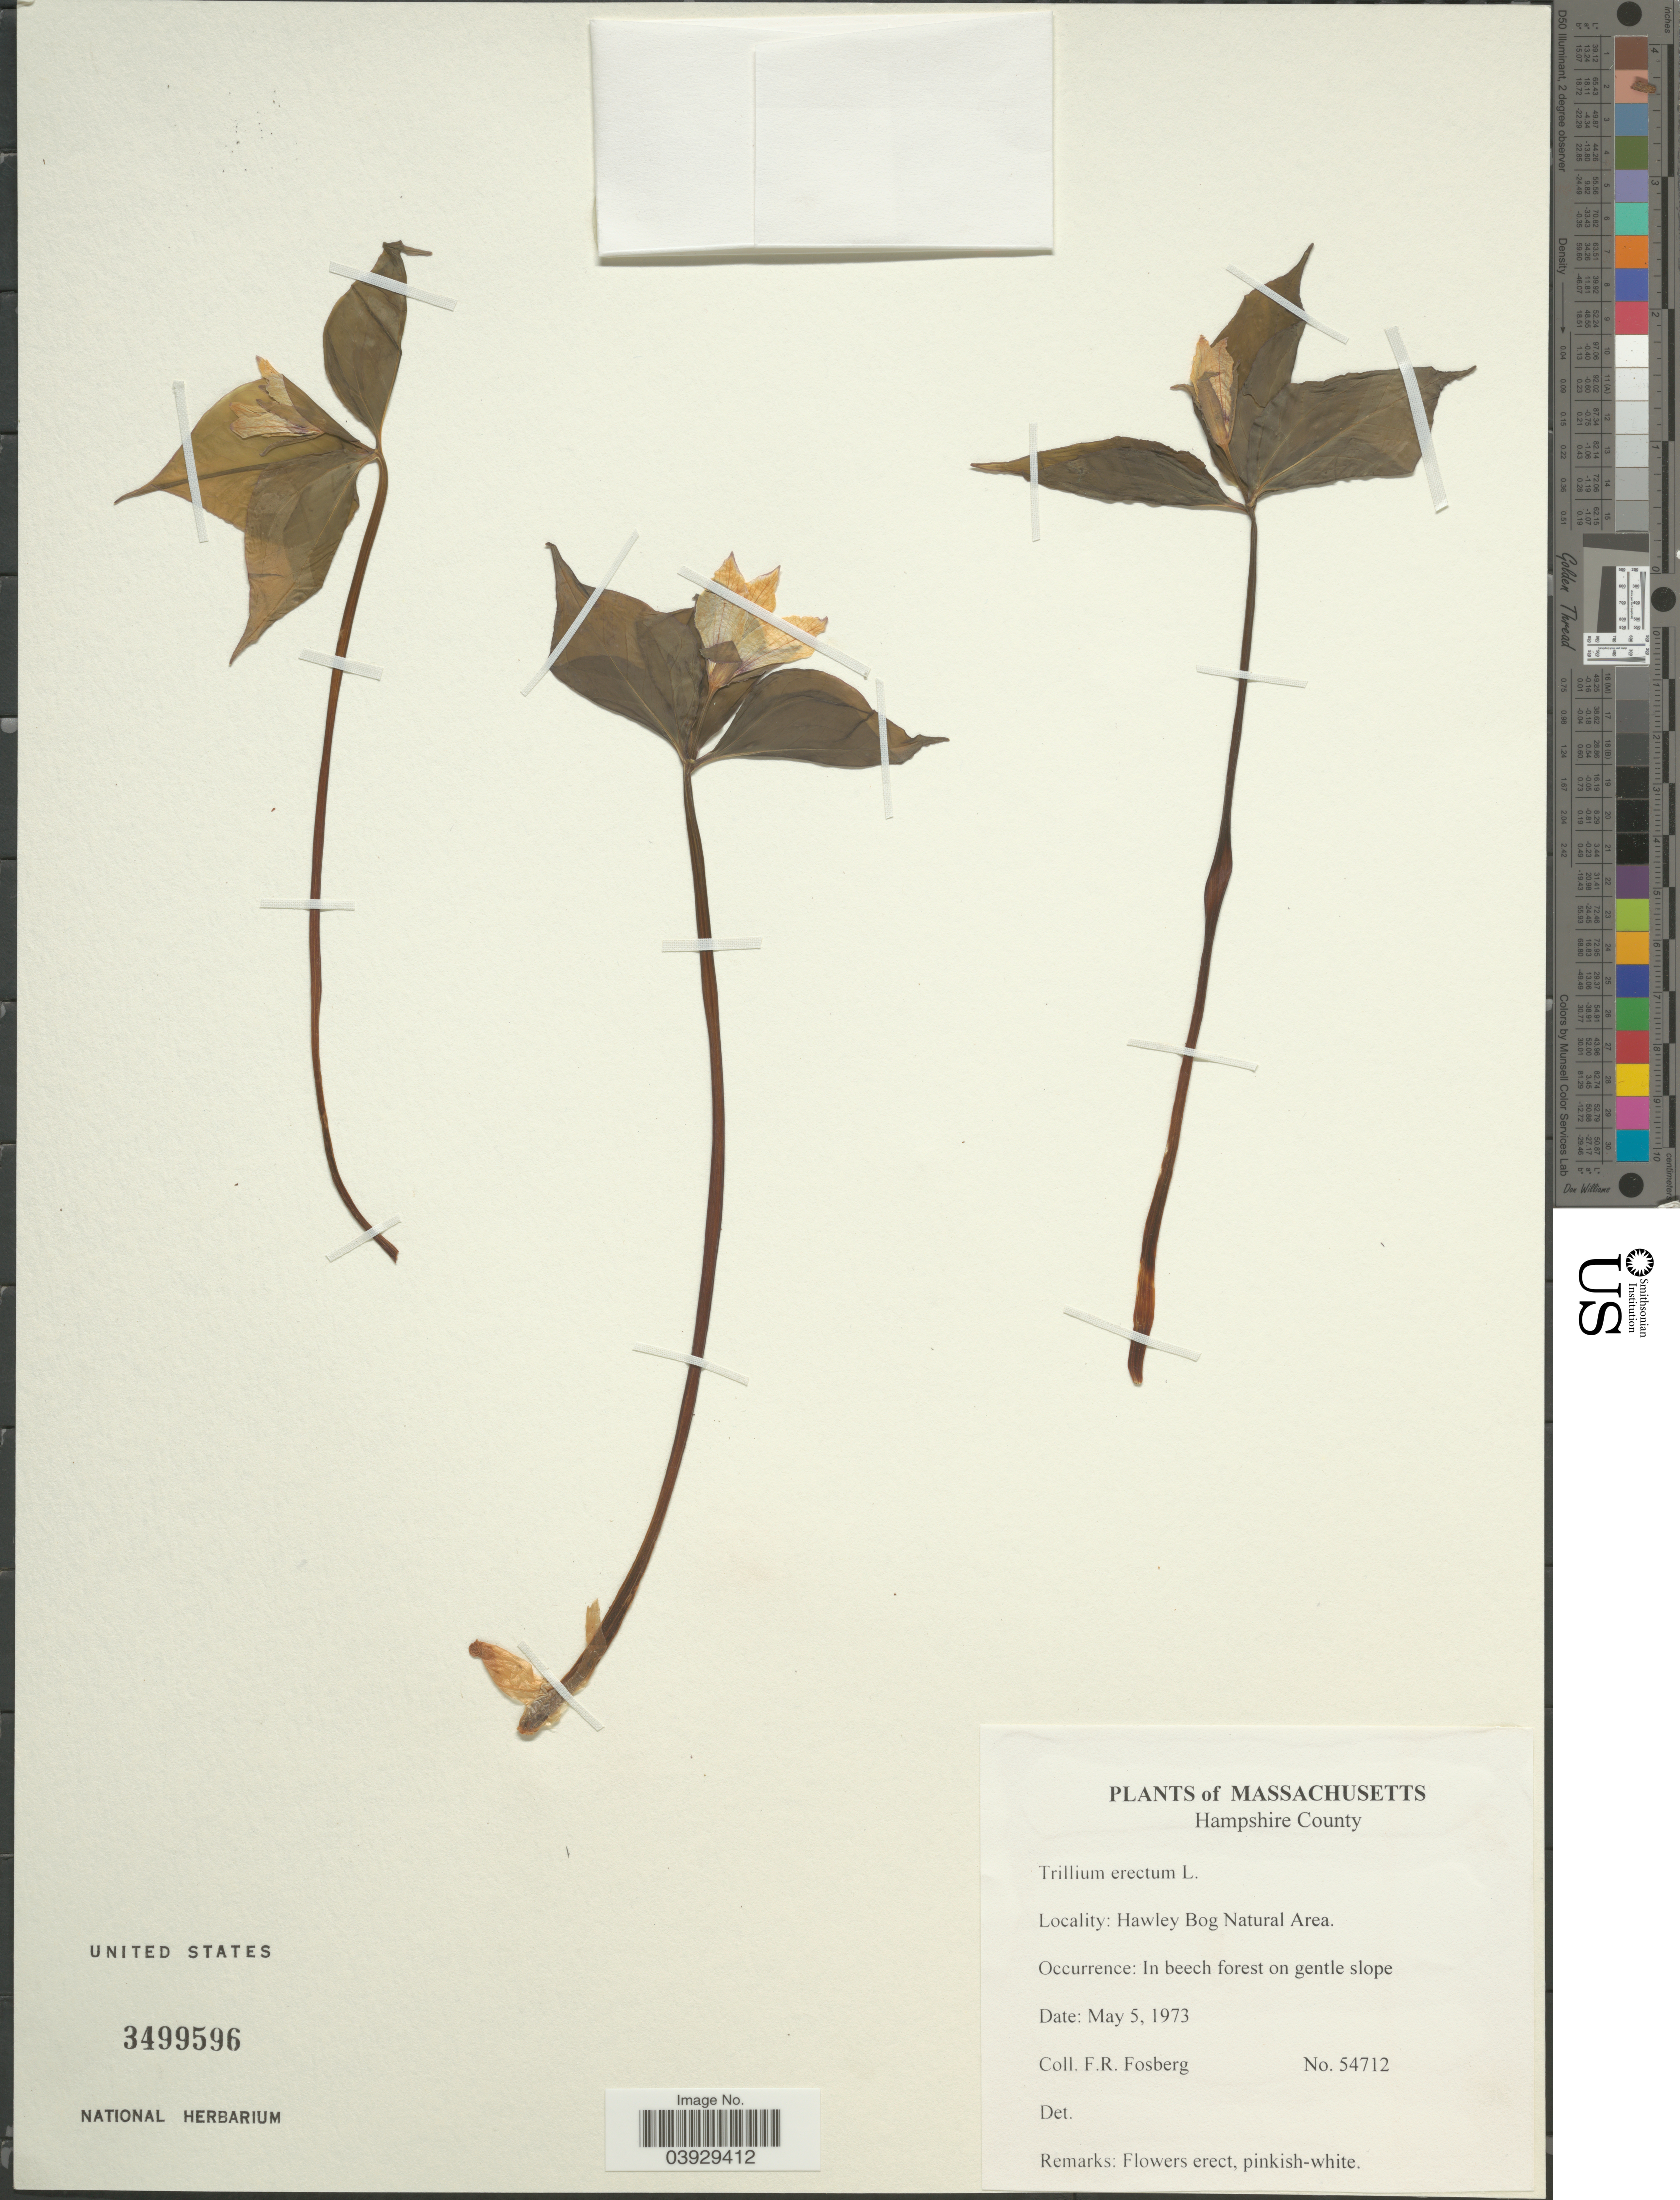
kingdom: Plantae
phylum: Tracheophyta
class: Liliopsida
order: Liliales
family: Melanthiaceae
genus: Trillium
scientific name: Trillium erectum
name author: L.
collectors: F. R. Fosberg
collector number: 54712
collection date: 1973-05-05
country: United States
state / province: Massachusetts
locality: Hampshire County. Hawley Bog Natural Area.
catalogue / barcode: US 3499596